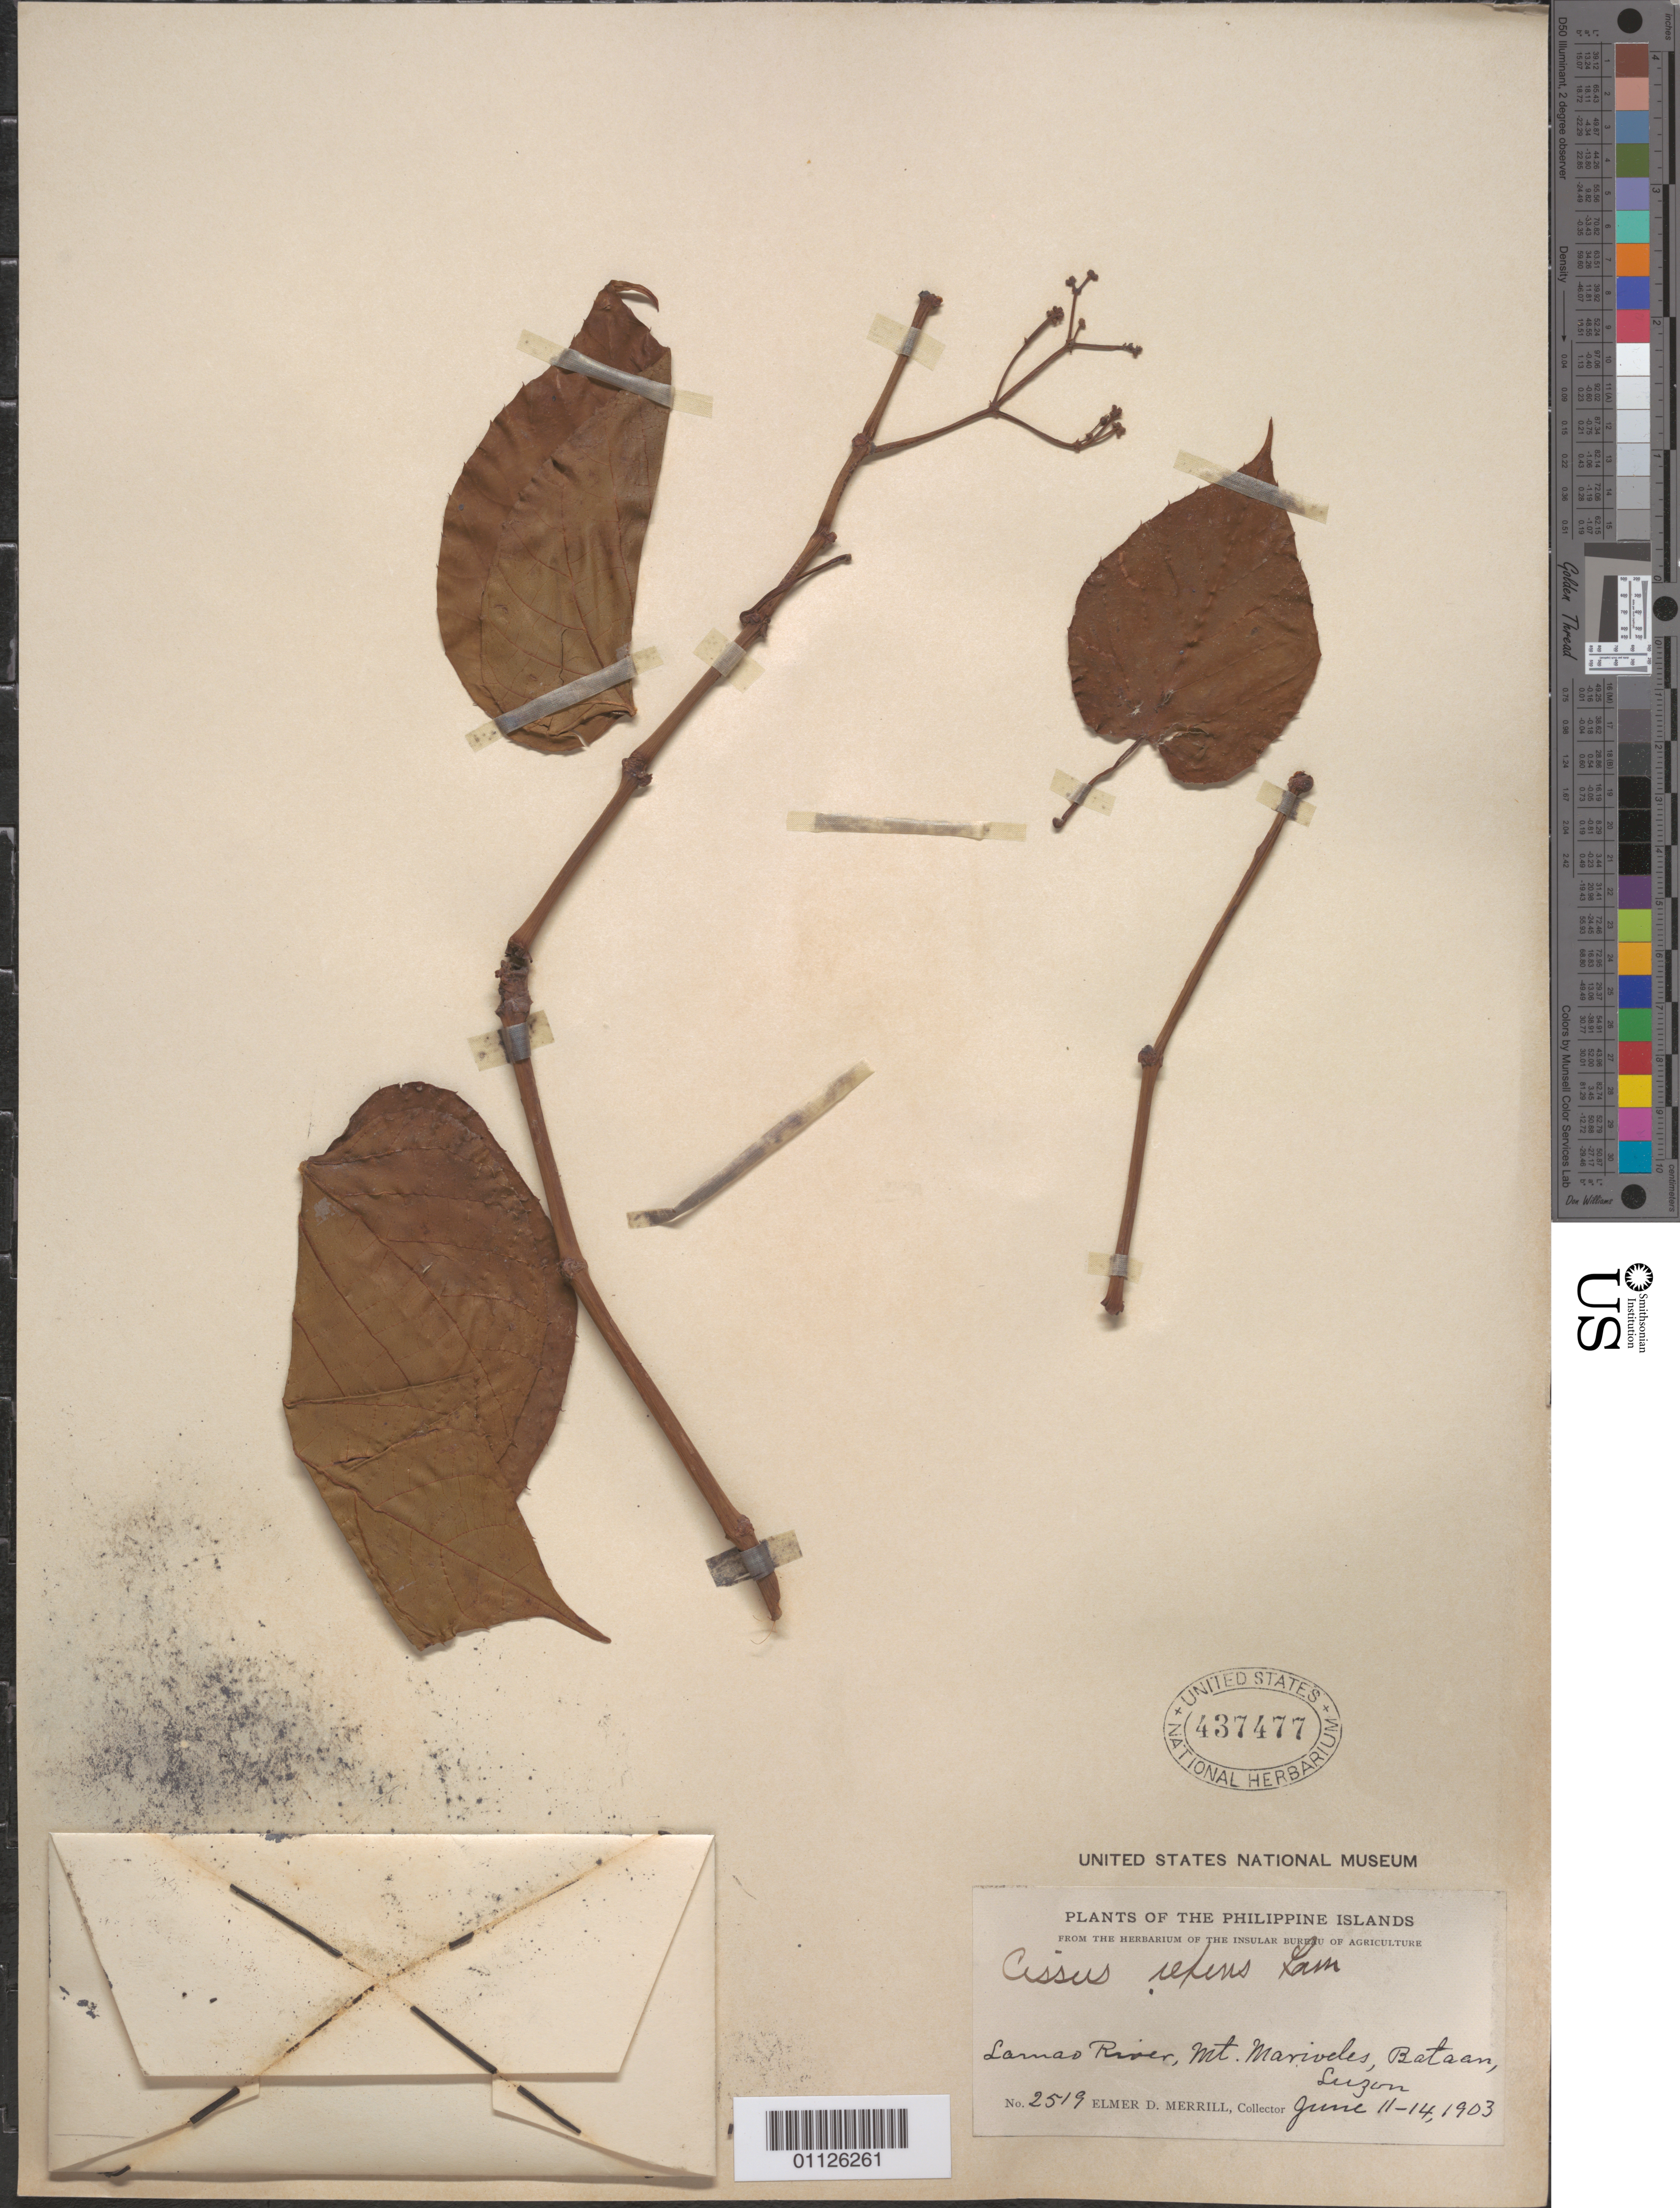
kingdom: Plantae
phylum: Tracheophyta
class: Magnoliopsida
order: Vitales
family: Vitaceae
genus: Cissus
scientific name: Cissus repens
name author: Lam.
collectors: E. D. Merrill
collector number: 2519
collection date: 1903-06-11/1903-06-14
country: Philippines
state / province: Central Luzon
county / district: Bataan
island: Luzon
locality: Lamao River. Mt Mariveles.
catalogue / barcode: US 437477